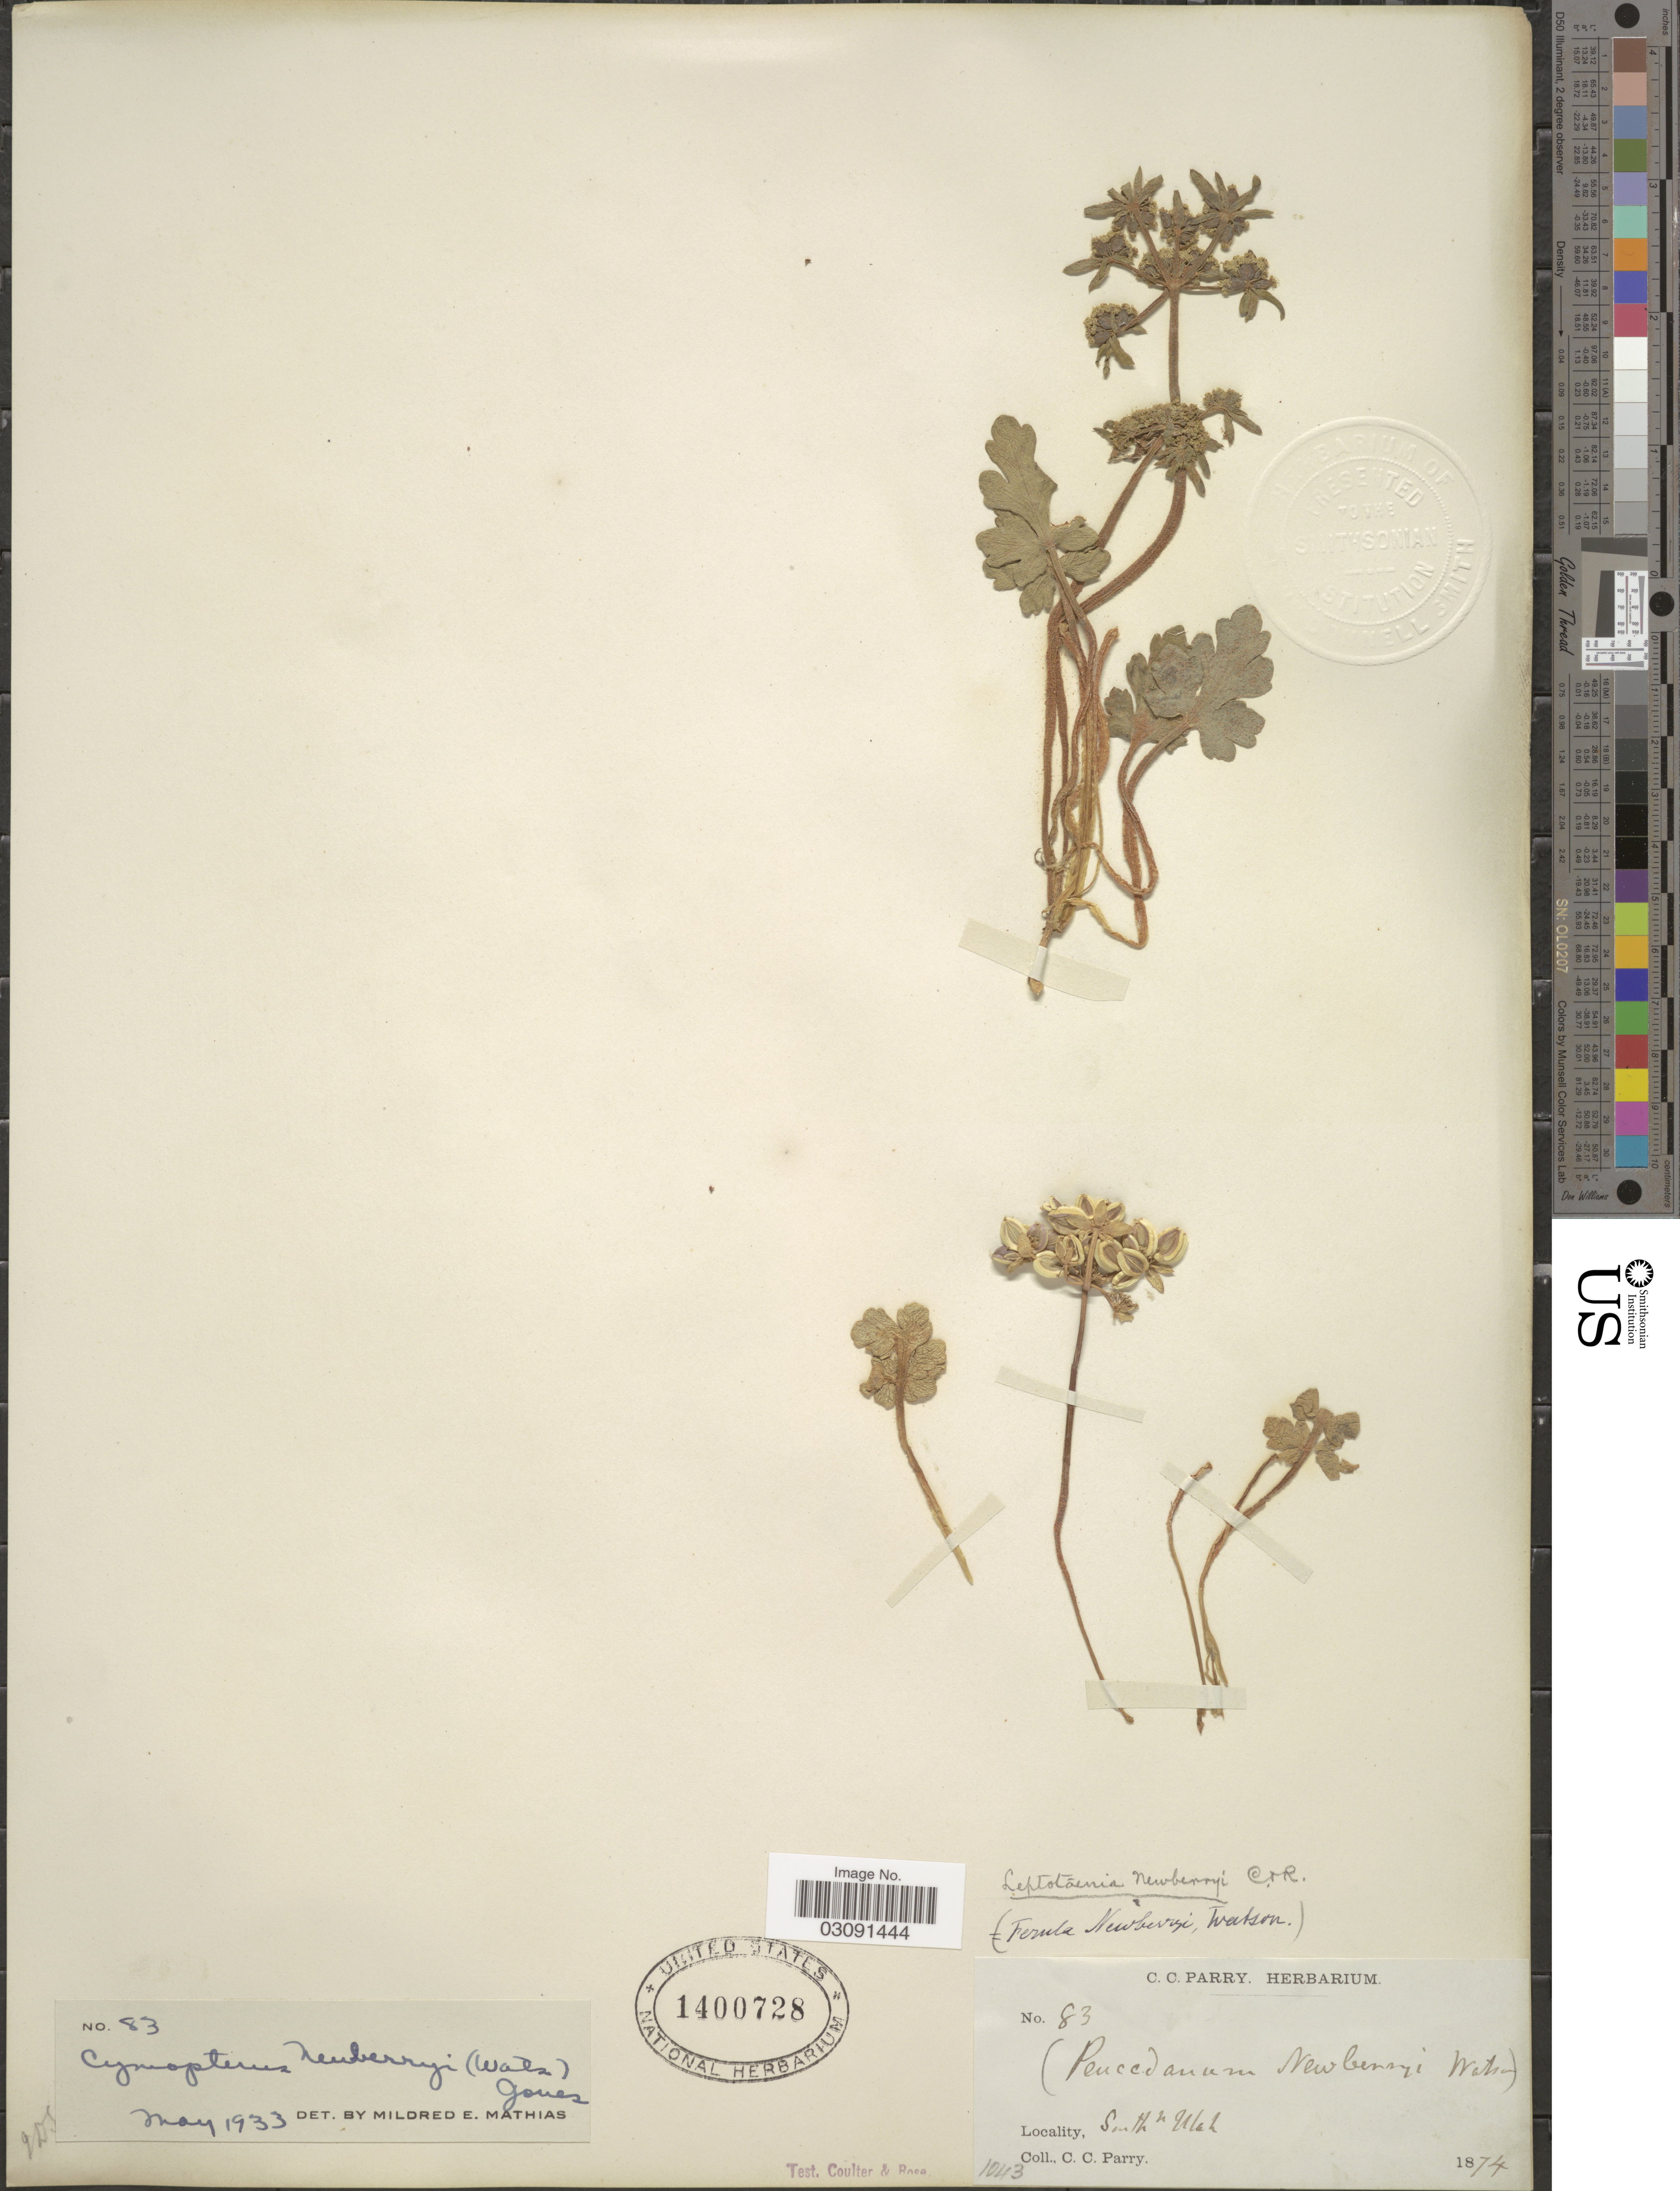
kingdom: Plantae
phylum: Tracheophyta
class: Magnoliopsida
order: Apiales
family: Apiaceae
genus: Cymopterus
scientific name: Cymopterus newberryi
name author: (S. Watson) M.E. Jones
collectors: C. C. Perry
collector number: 83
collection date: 1874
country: United States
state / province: Utah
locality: South Utah.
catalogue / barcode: US 1400728